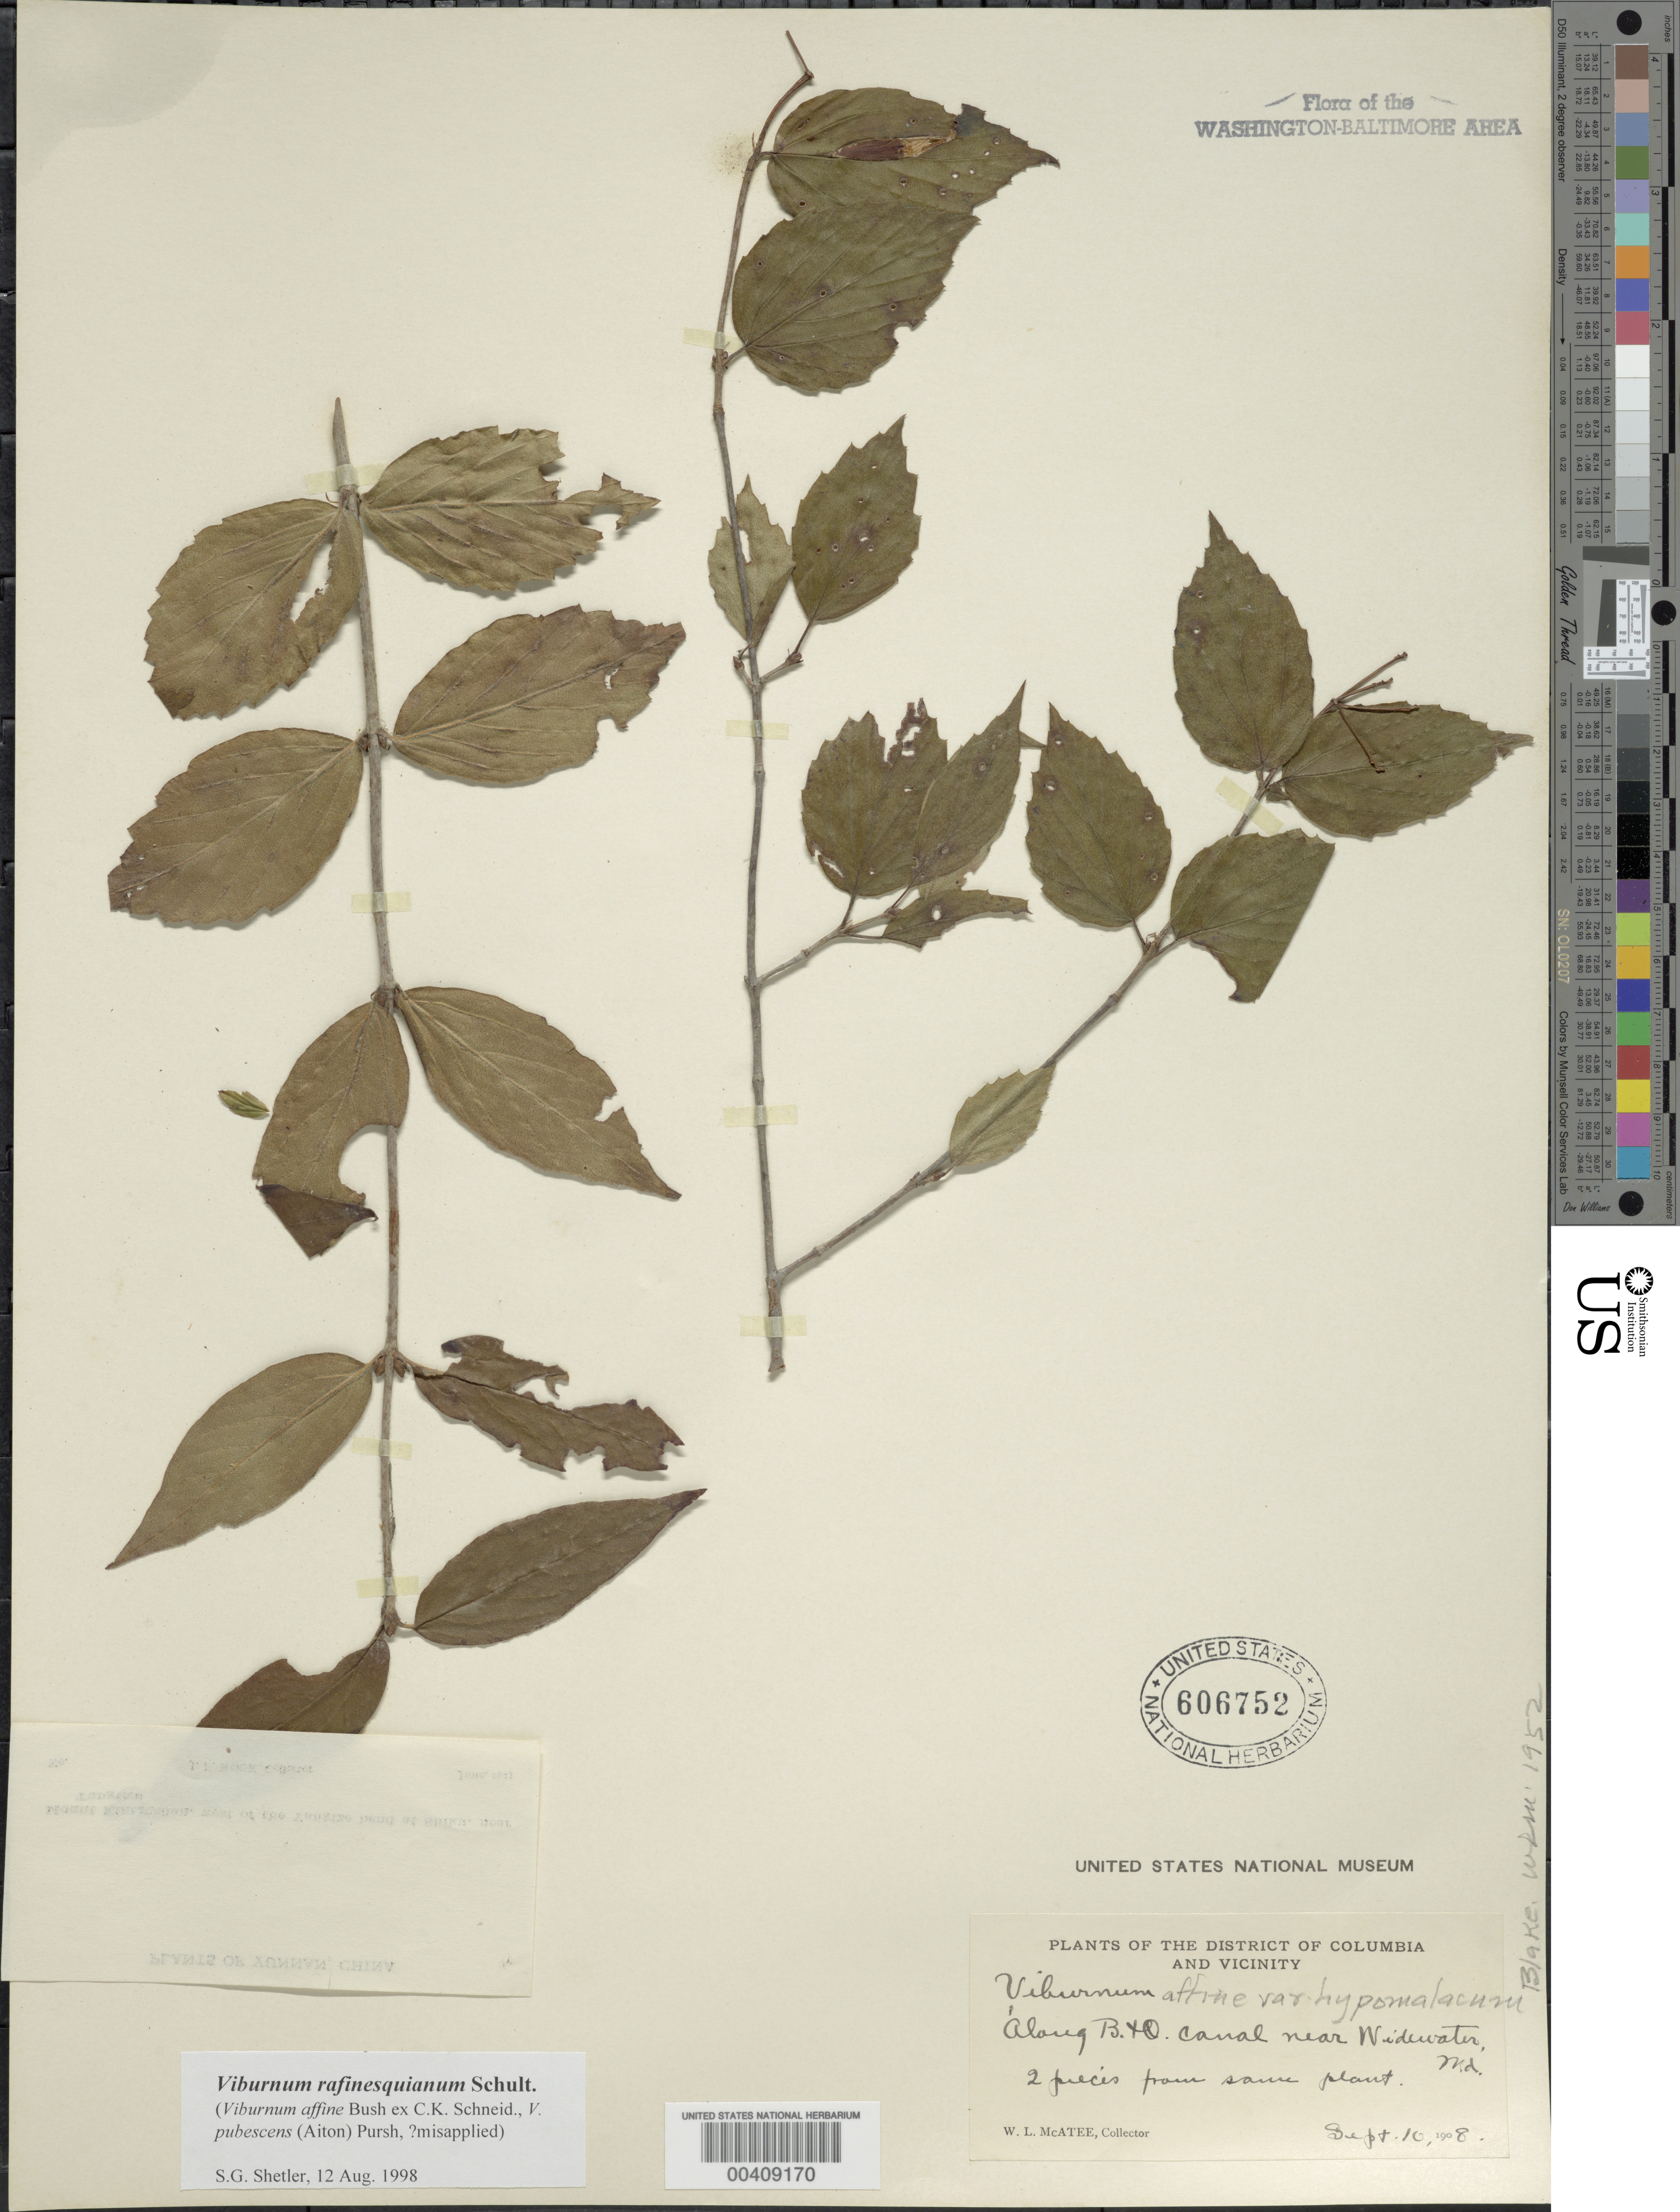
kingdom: Plantae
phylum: Tracheophyta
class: Magnoliopsida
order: Dipsacales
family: Viburnaceae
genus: Viburnum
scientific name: Viburnum rafinesqueanum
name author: Schult.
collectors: W. McAtee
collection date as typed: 10 Sep 1908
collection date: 1908-09-10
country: United States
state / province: Maryland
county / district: Montgomery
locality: Widewater, C. & O. Canal C. & O. Canal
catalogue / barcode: US 606752